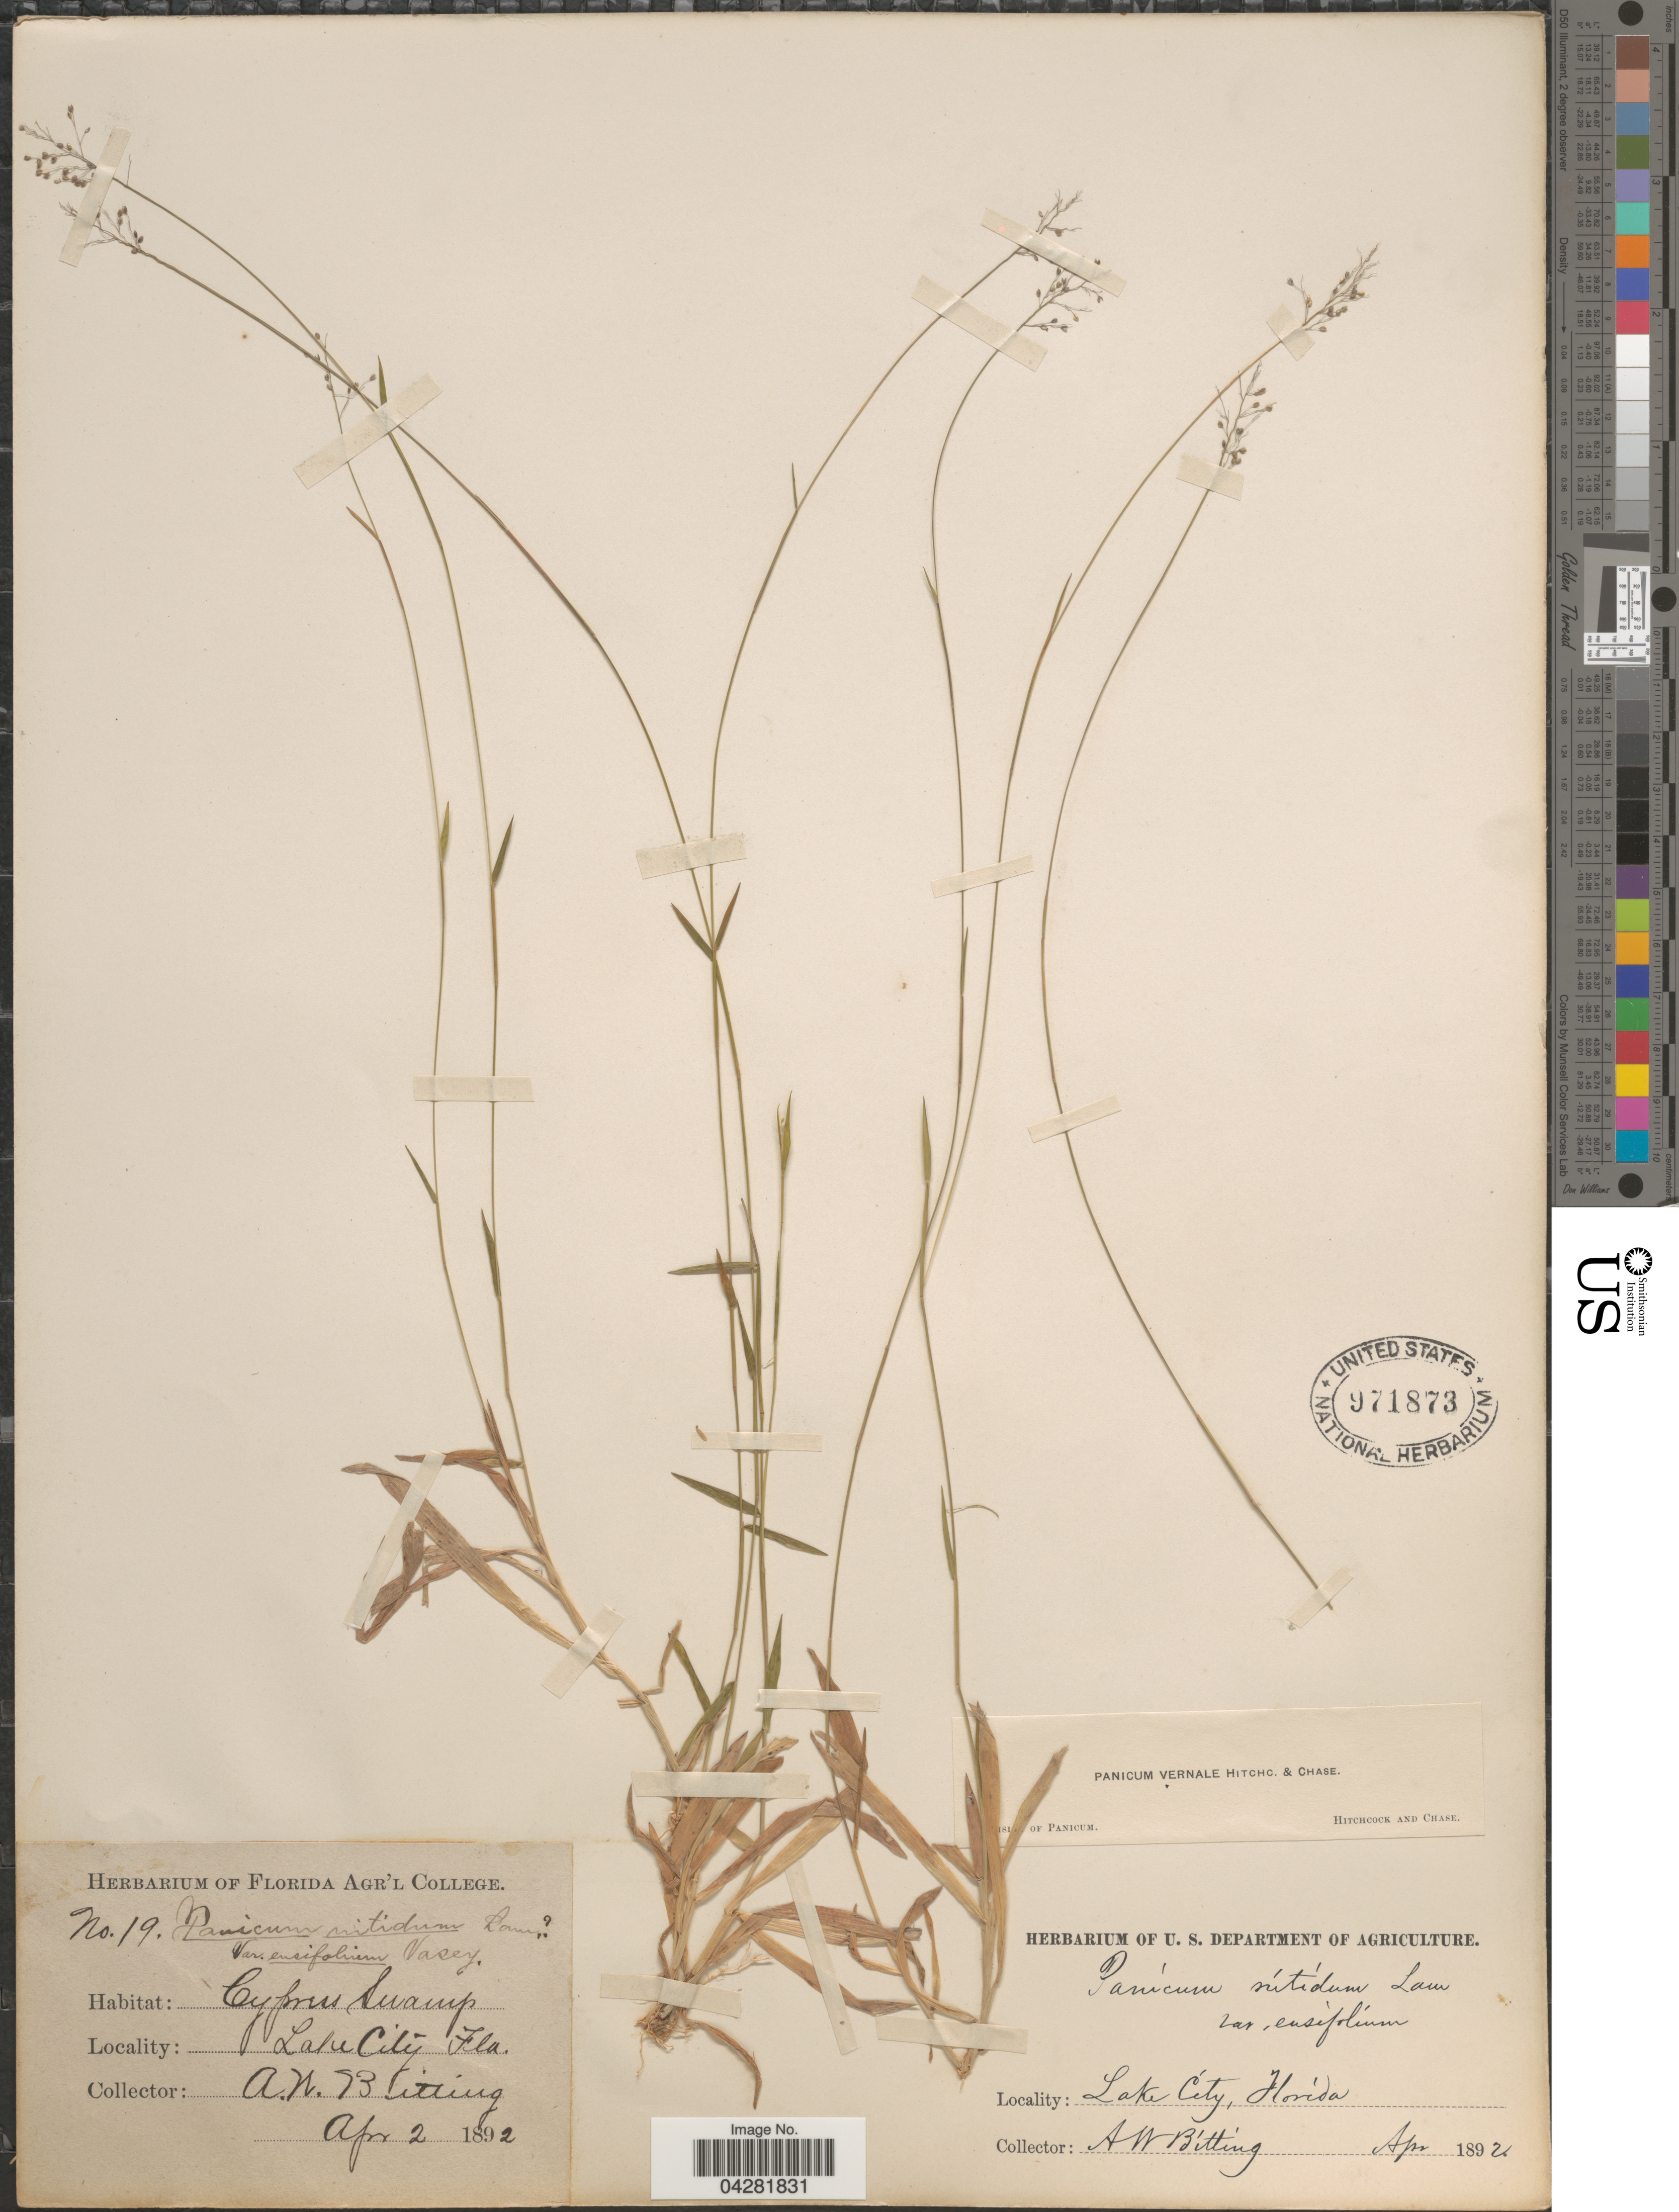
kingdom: Plantae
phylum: Tracheophyta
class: Liliopsida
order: Poales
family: Poaceae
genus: Dichanthelium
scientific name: Dichanthelium ensifolium var. ensifolium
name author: (Baldwin ex Elliot) Gould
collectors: A. Bitting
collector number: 19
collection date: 1892-04-02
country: United States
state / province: Florida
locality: Lake City.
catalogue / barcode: US 971873